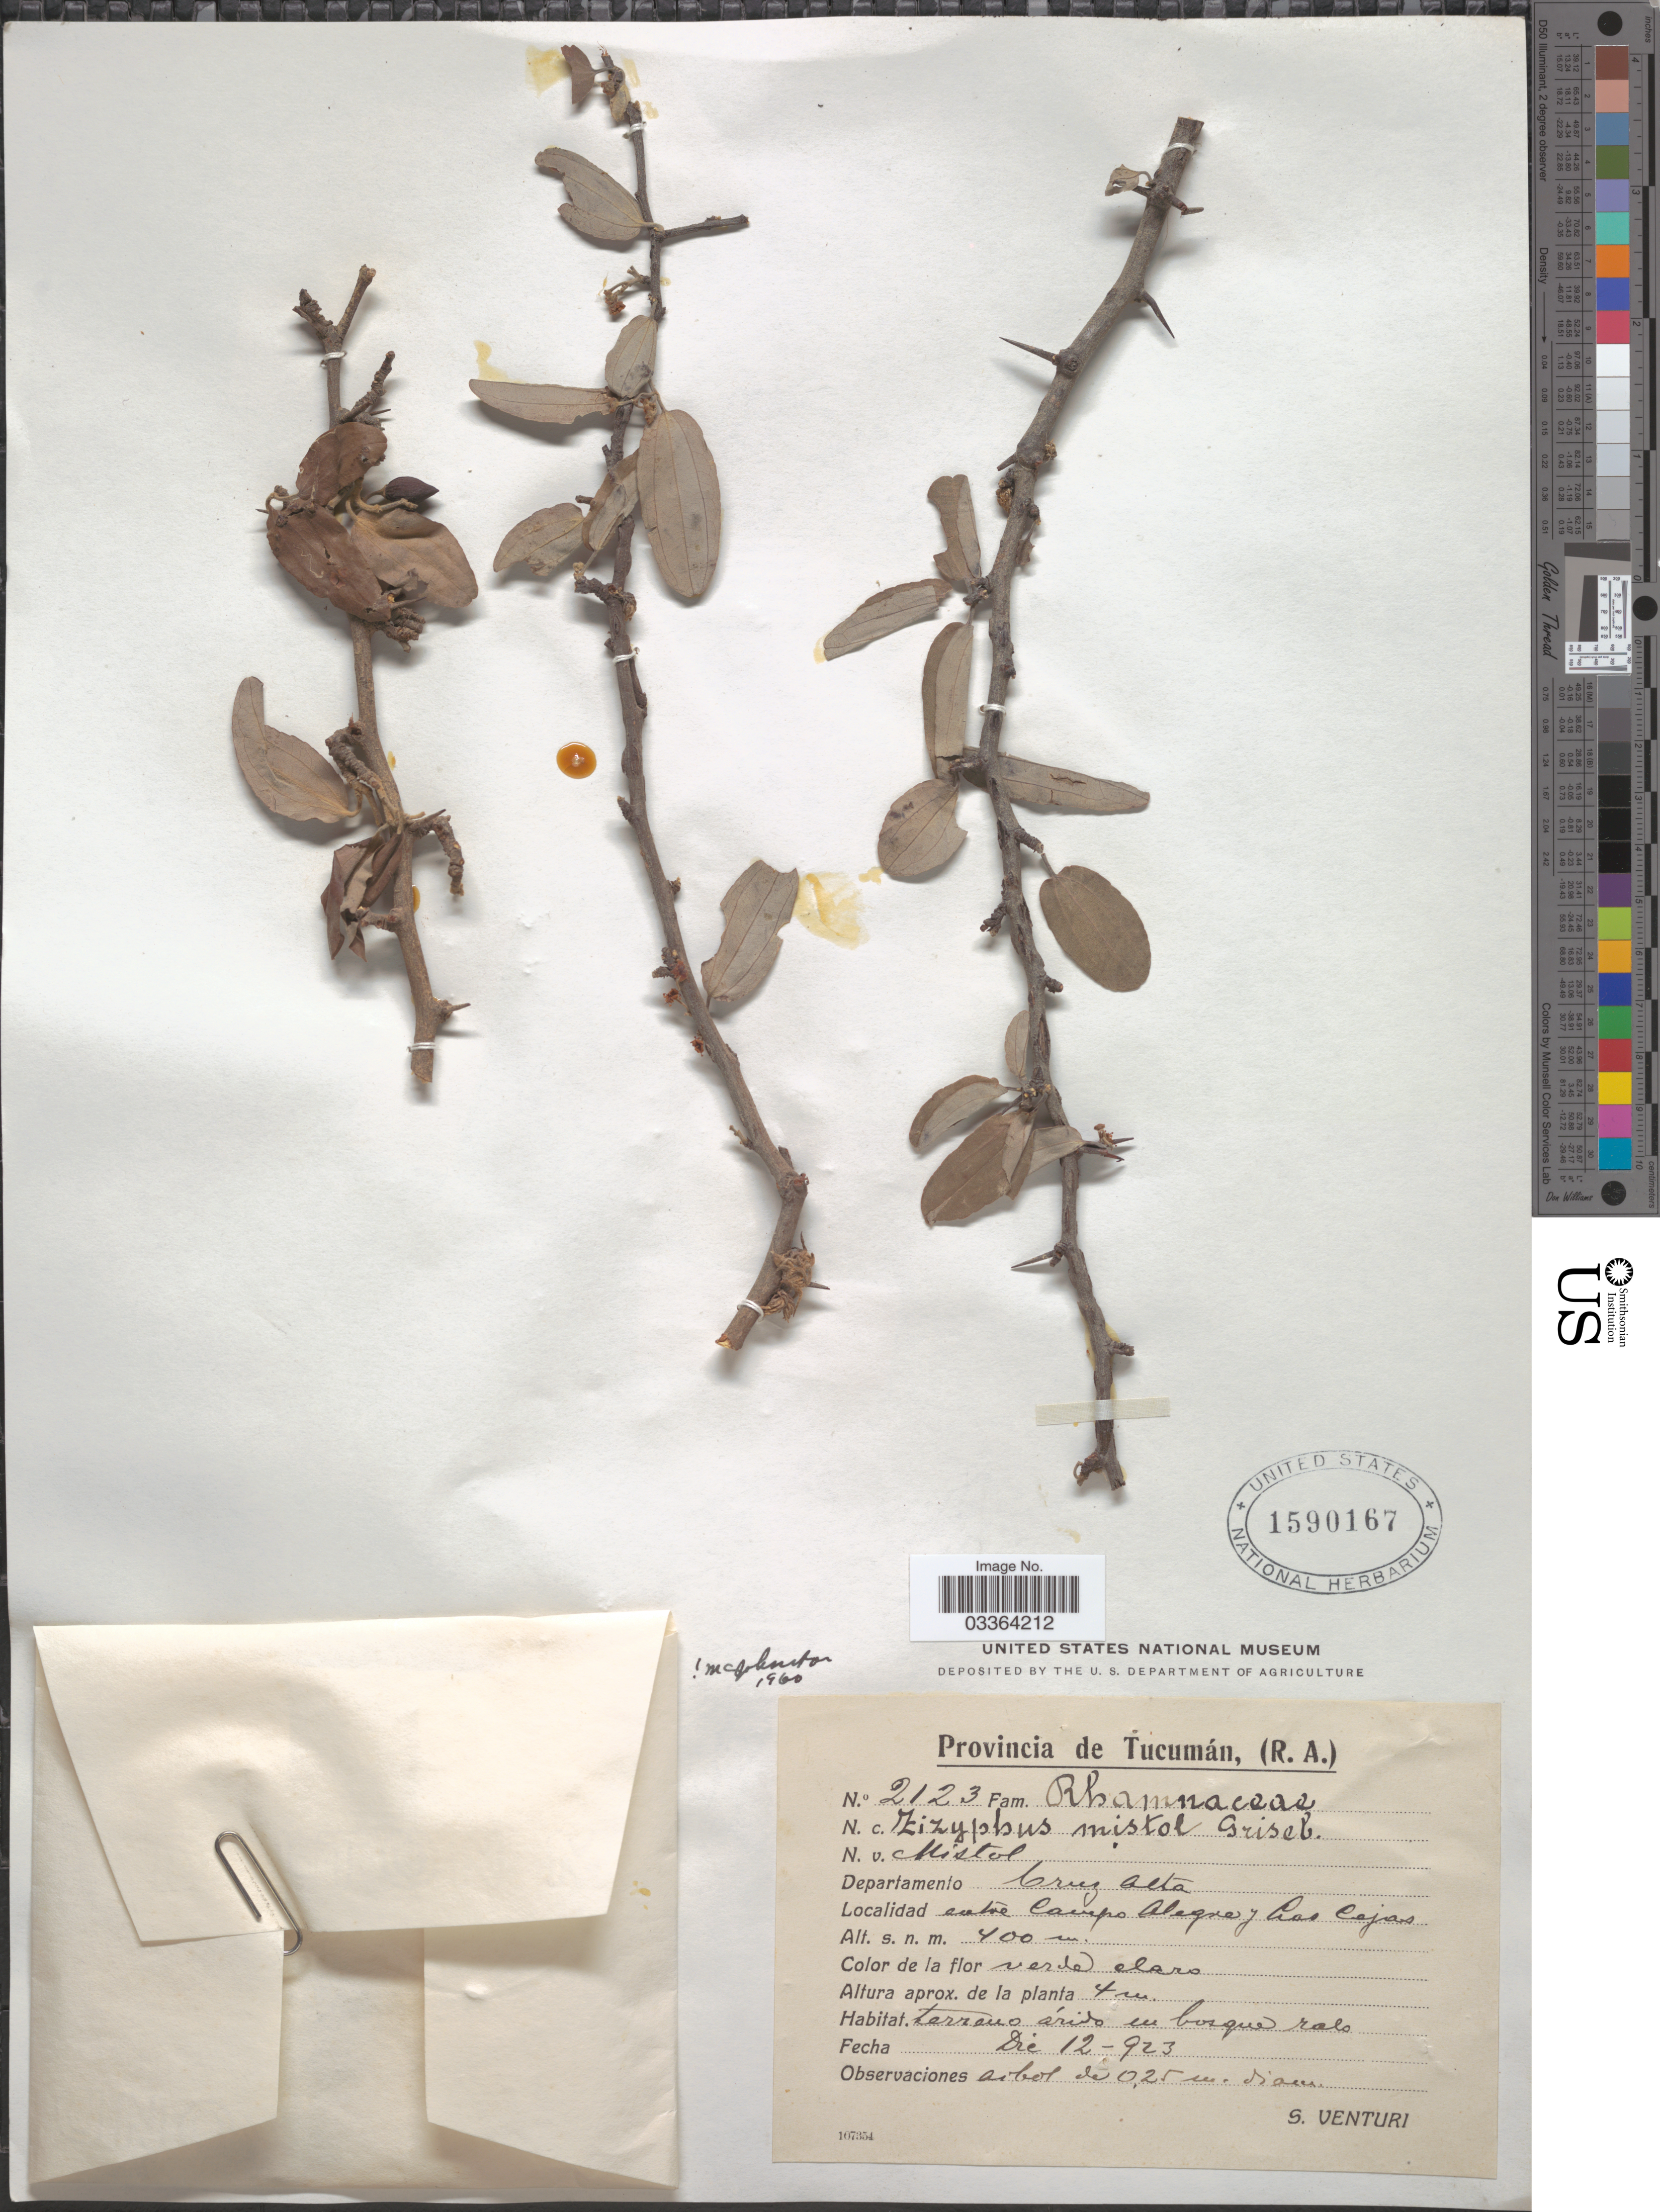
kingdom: Plantae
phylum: Tracheophyta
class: Magnoliopsida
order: Rosales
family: Rhamnaceae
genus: Sarcomphalus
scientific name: Sarcomphalus mistol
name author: (Griseb.) Hauenschild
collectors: S. Venturi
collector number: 2123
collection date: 1923-12-12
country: Argentina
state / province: Tucuman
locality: Departamento Cruz Alta, entre Campo Alegro y Las Cajas.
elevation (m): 400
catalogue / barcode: US 1590167